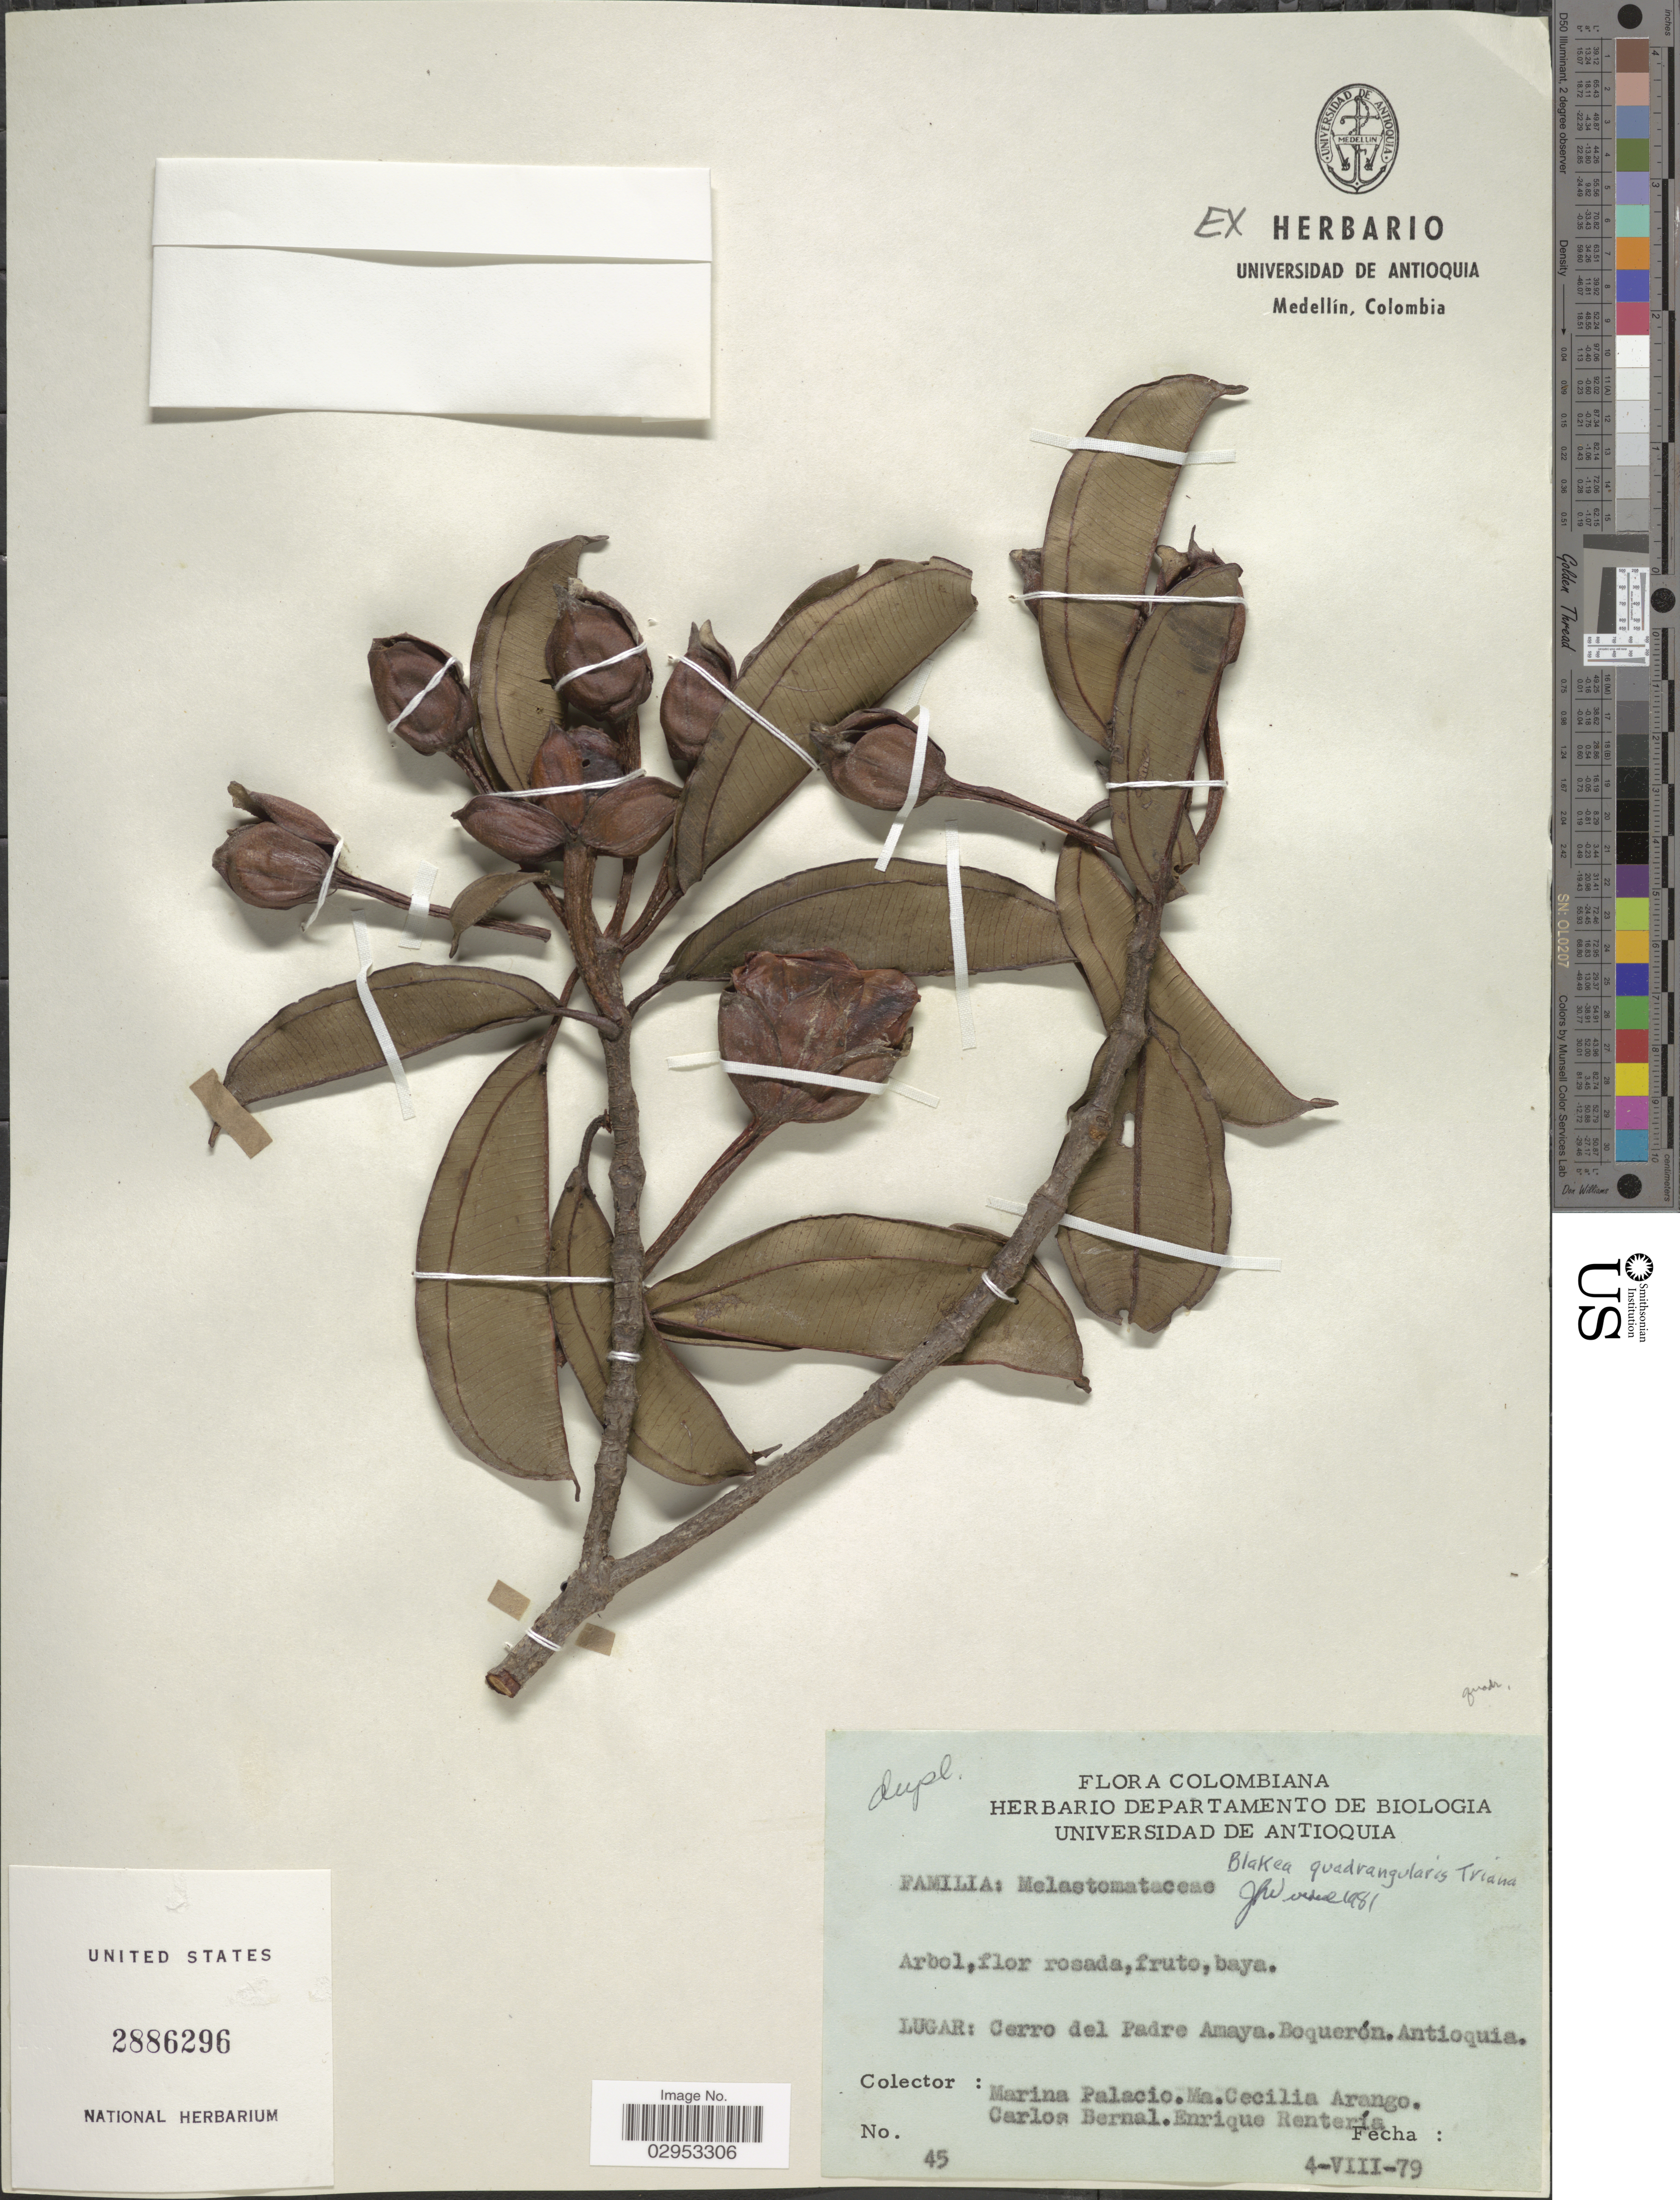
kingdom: Plantae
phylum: Tracheophyta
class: Magnoliopsida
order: Myrtales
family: Melastomataceae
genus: Blakea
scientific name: Blakea quadrangularis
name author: Triana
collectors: M. Palacio, M. Arango, C. Bernal & E. Renteria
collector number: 45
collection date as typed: Transcribed d/m/y: 4/8/79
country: Colombia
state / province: Antioquia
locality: Cerro del Padre Amaya. Boquerón.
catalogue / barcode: US 2886296